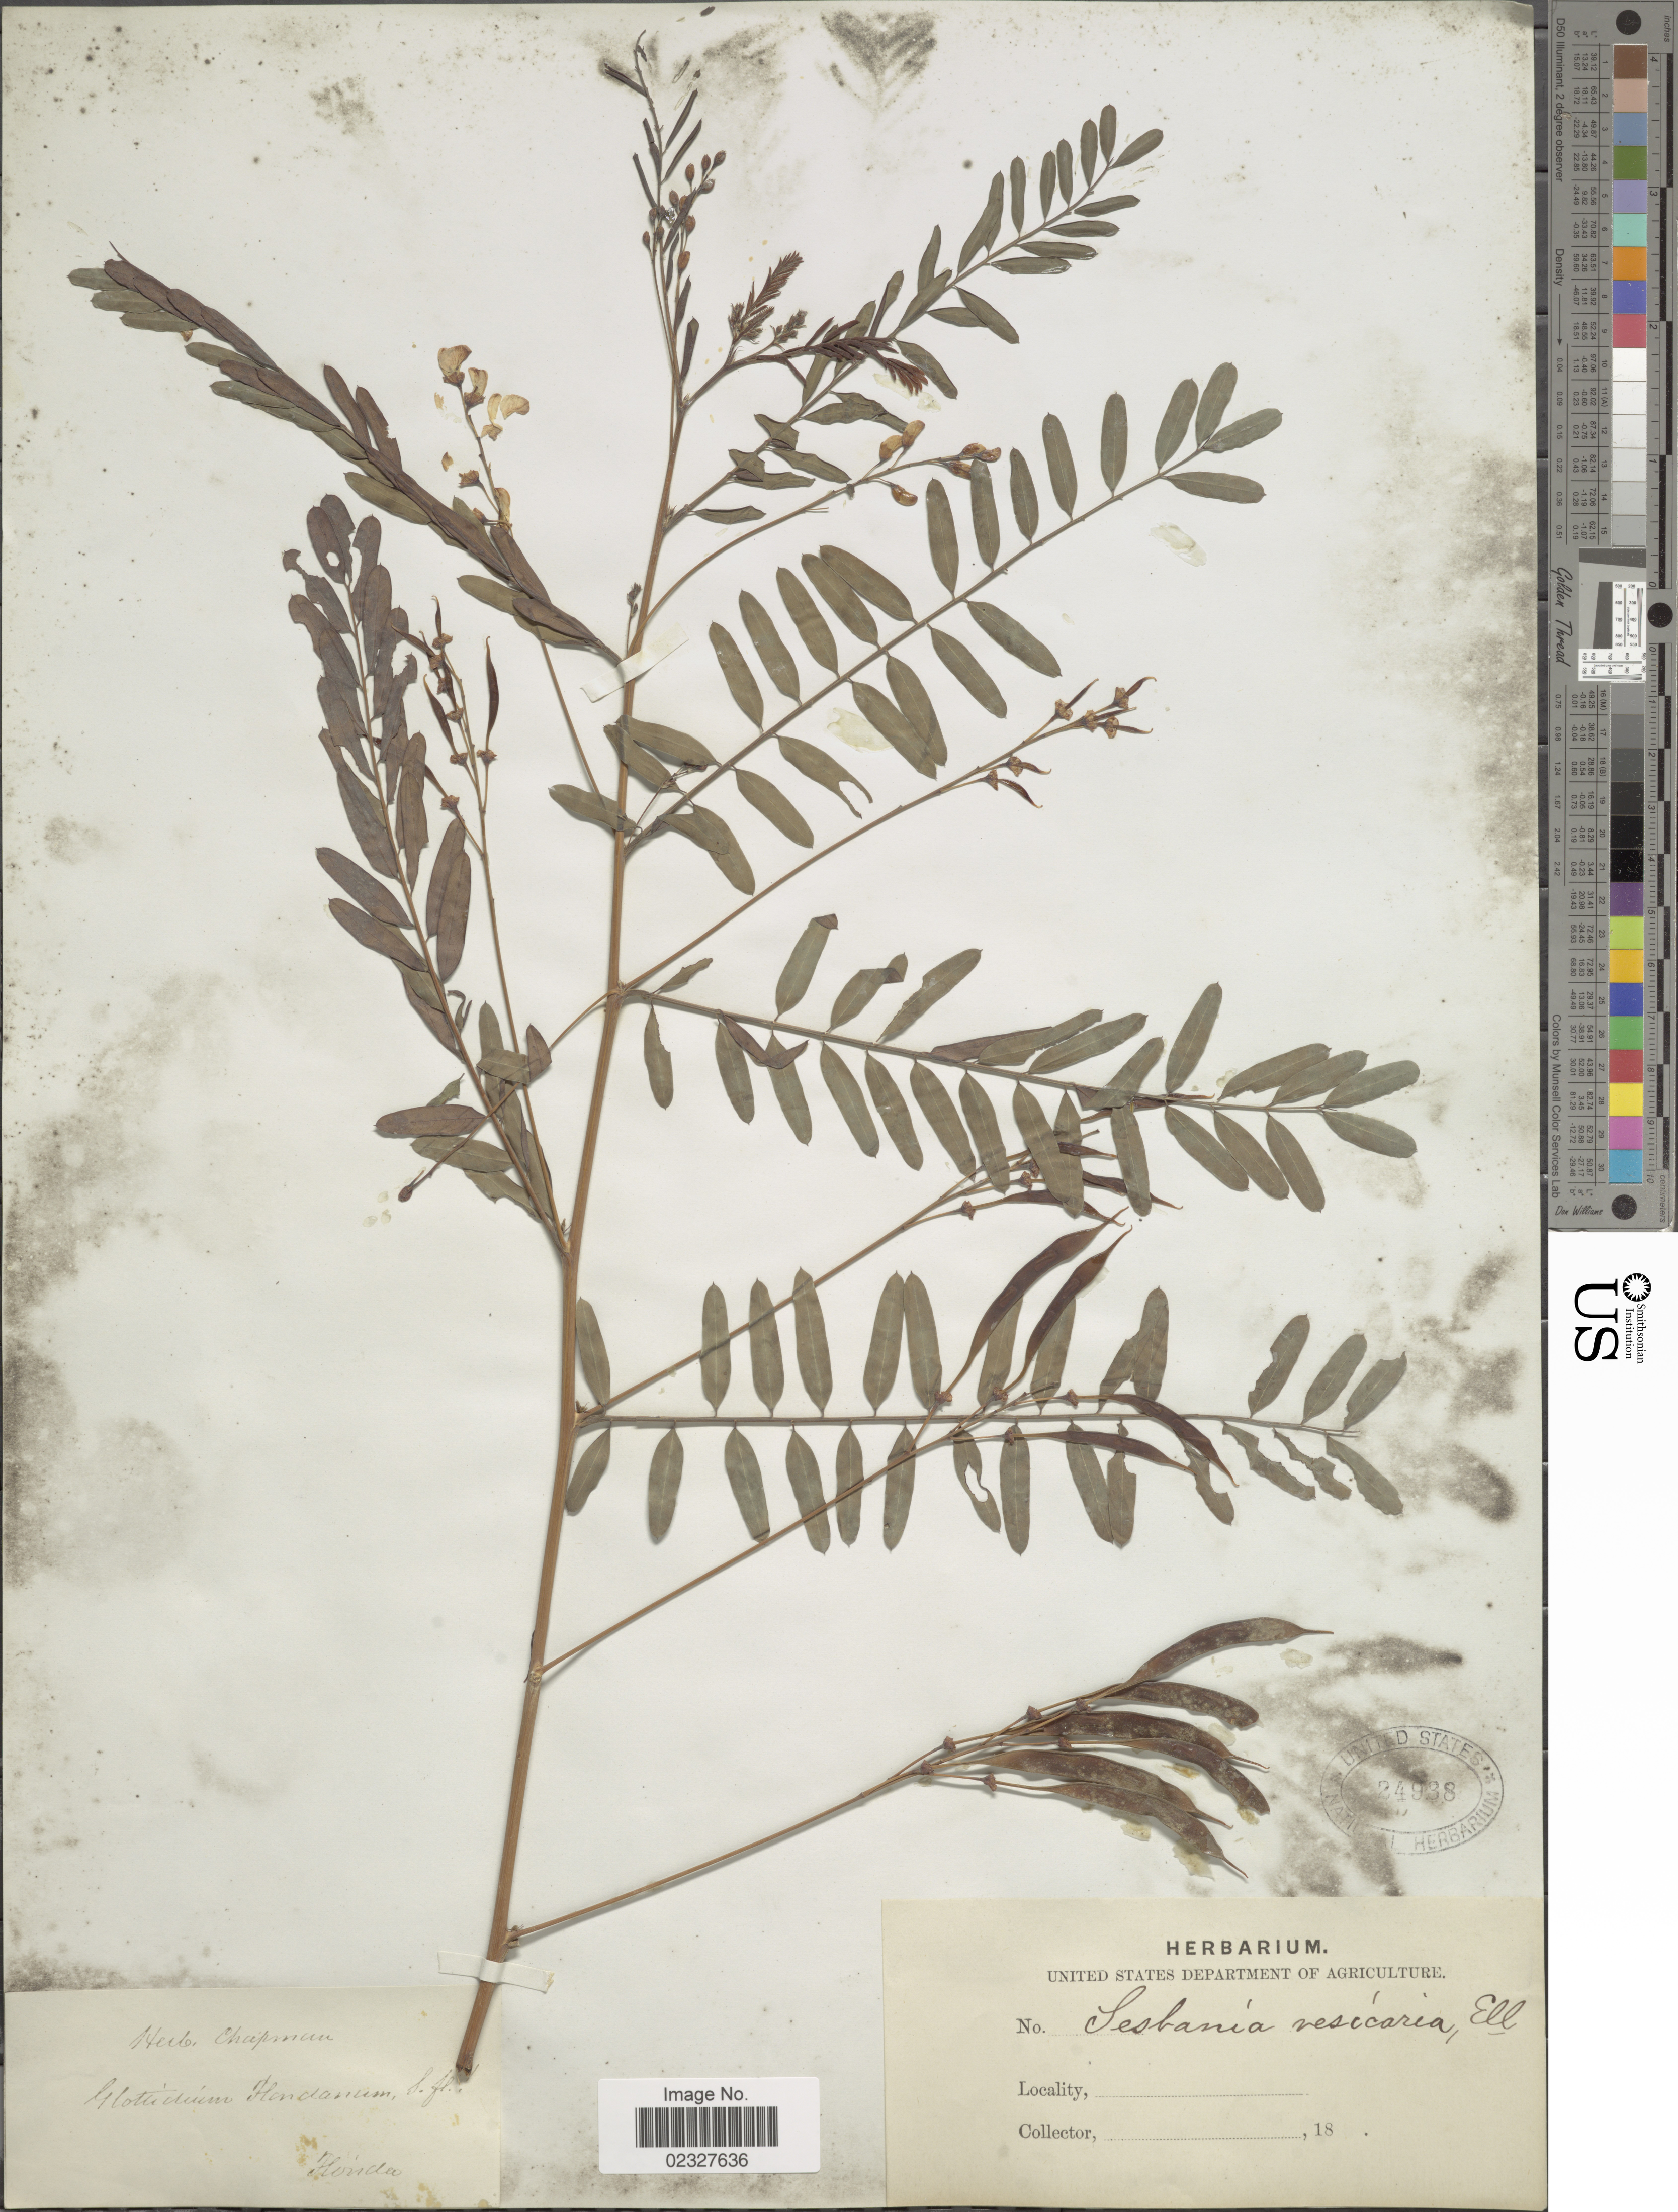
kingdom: Plantae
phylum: Tracheophyta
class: Magnoliopsida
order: Fabales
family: Fabaceae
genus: Sesbania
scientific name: Sesbania vesicaria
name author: (Jacq.) Elliott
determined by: Strong, Mark T., (BOT), Smithsonian Institution - National Museum of Natural History (UNITED STATES)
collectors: ex herb. Chapman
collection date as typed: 18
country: United States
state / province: Florida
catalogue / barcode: US 24938